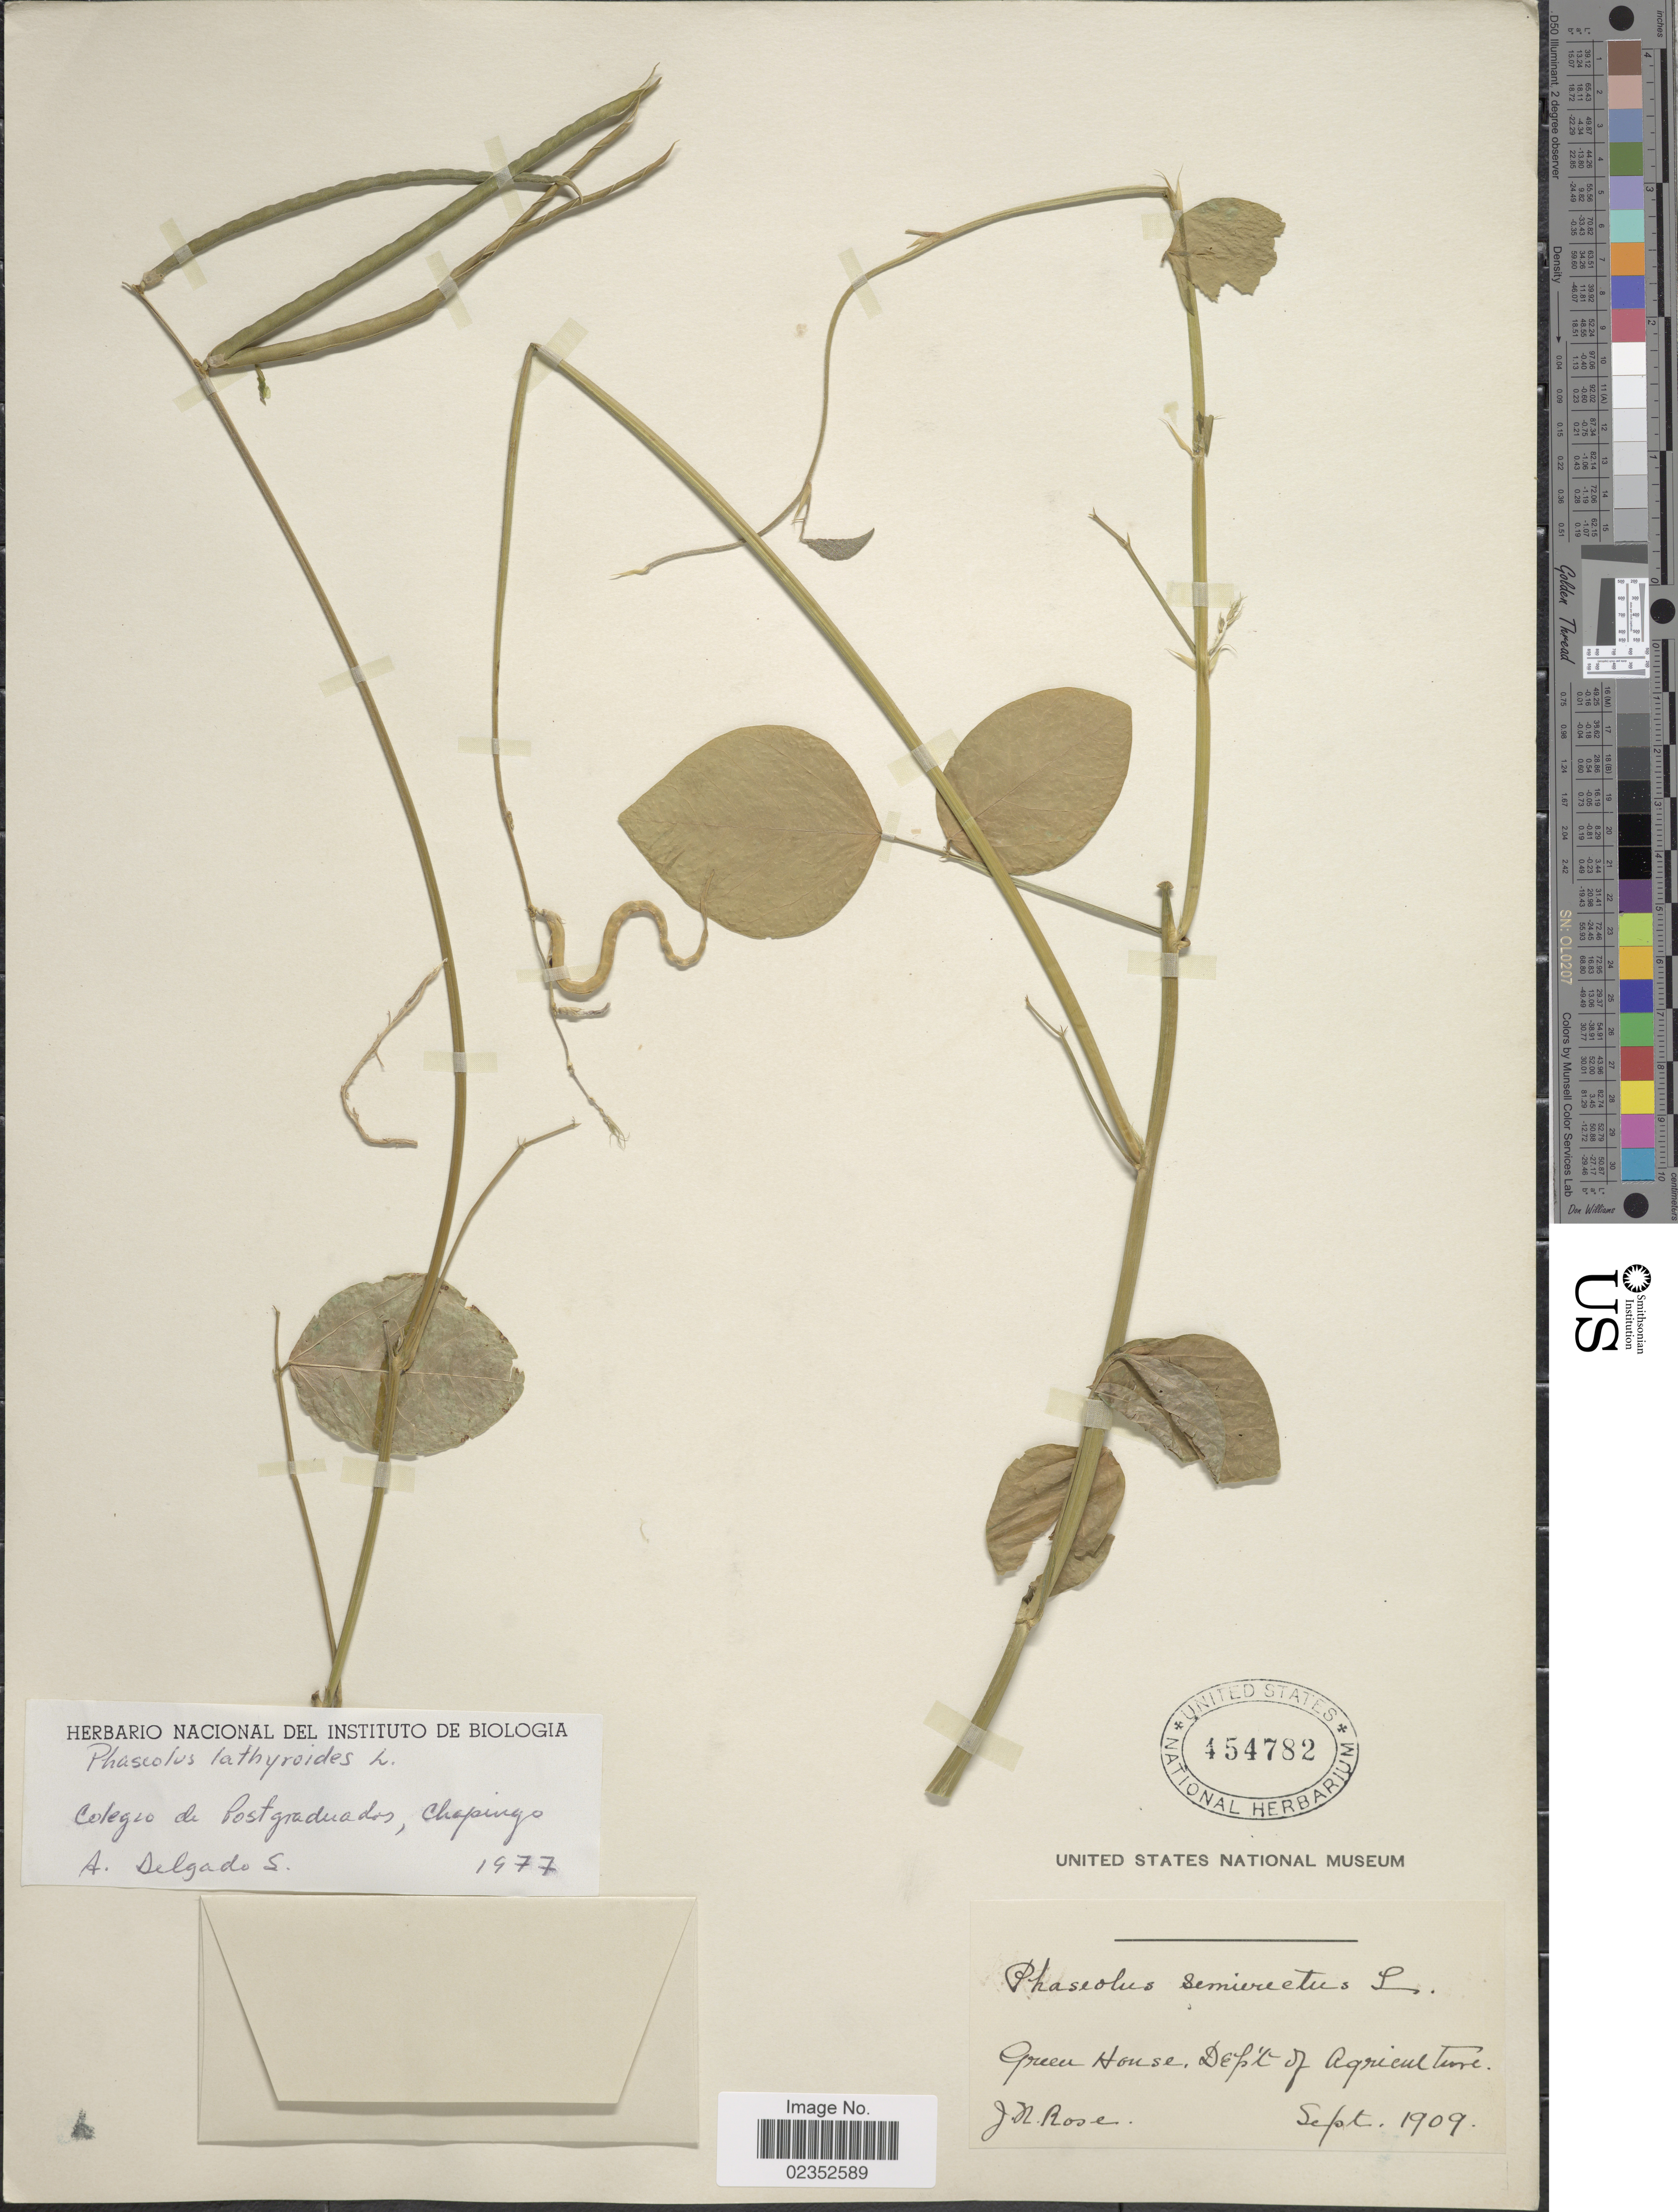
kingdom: Plantae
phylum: Tracheophyta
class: Magnoliopsida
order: Fabales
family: Fabaceae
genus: Macroptilium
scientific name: Macroptilium lathyroides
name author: (L.) Urb.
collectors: J. N. Rose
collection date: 1909-09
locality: Green House, Dept of Agricutlure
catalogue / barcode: US 454782